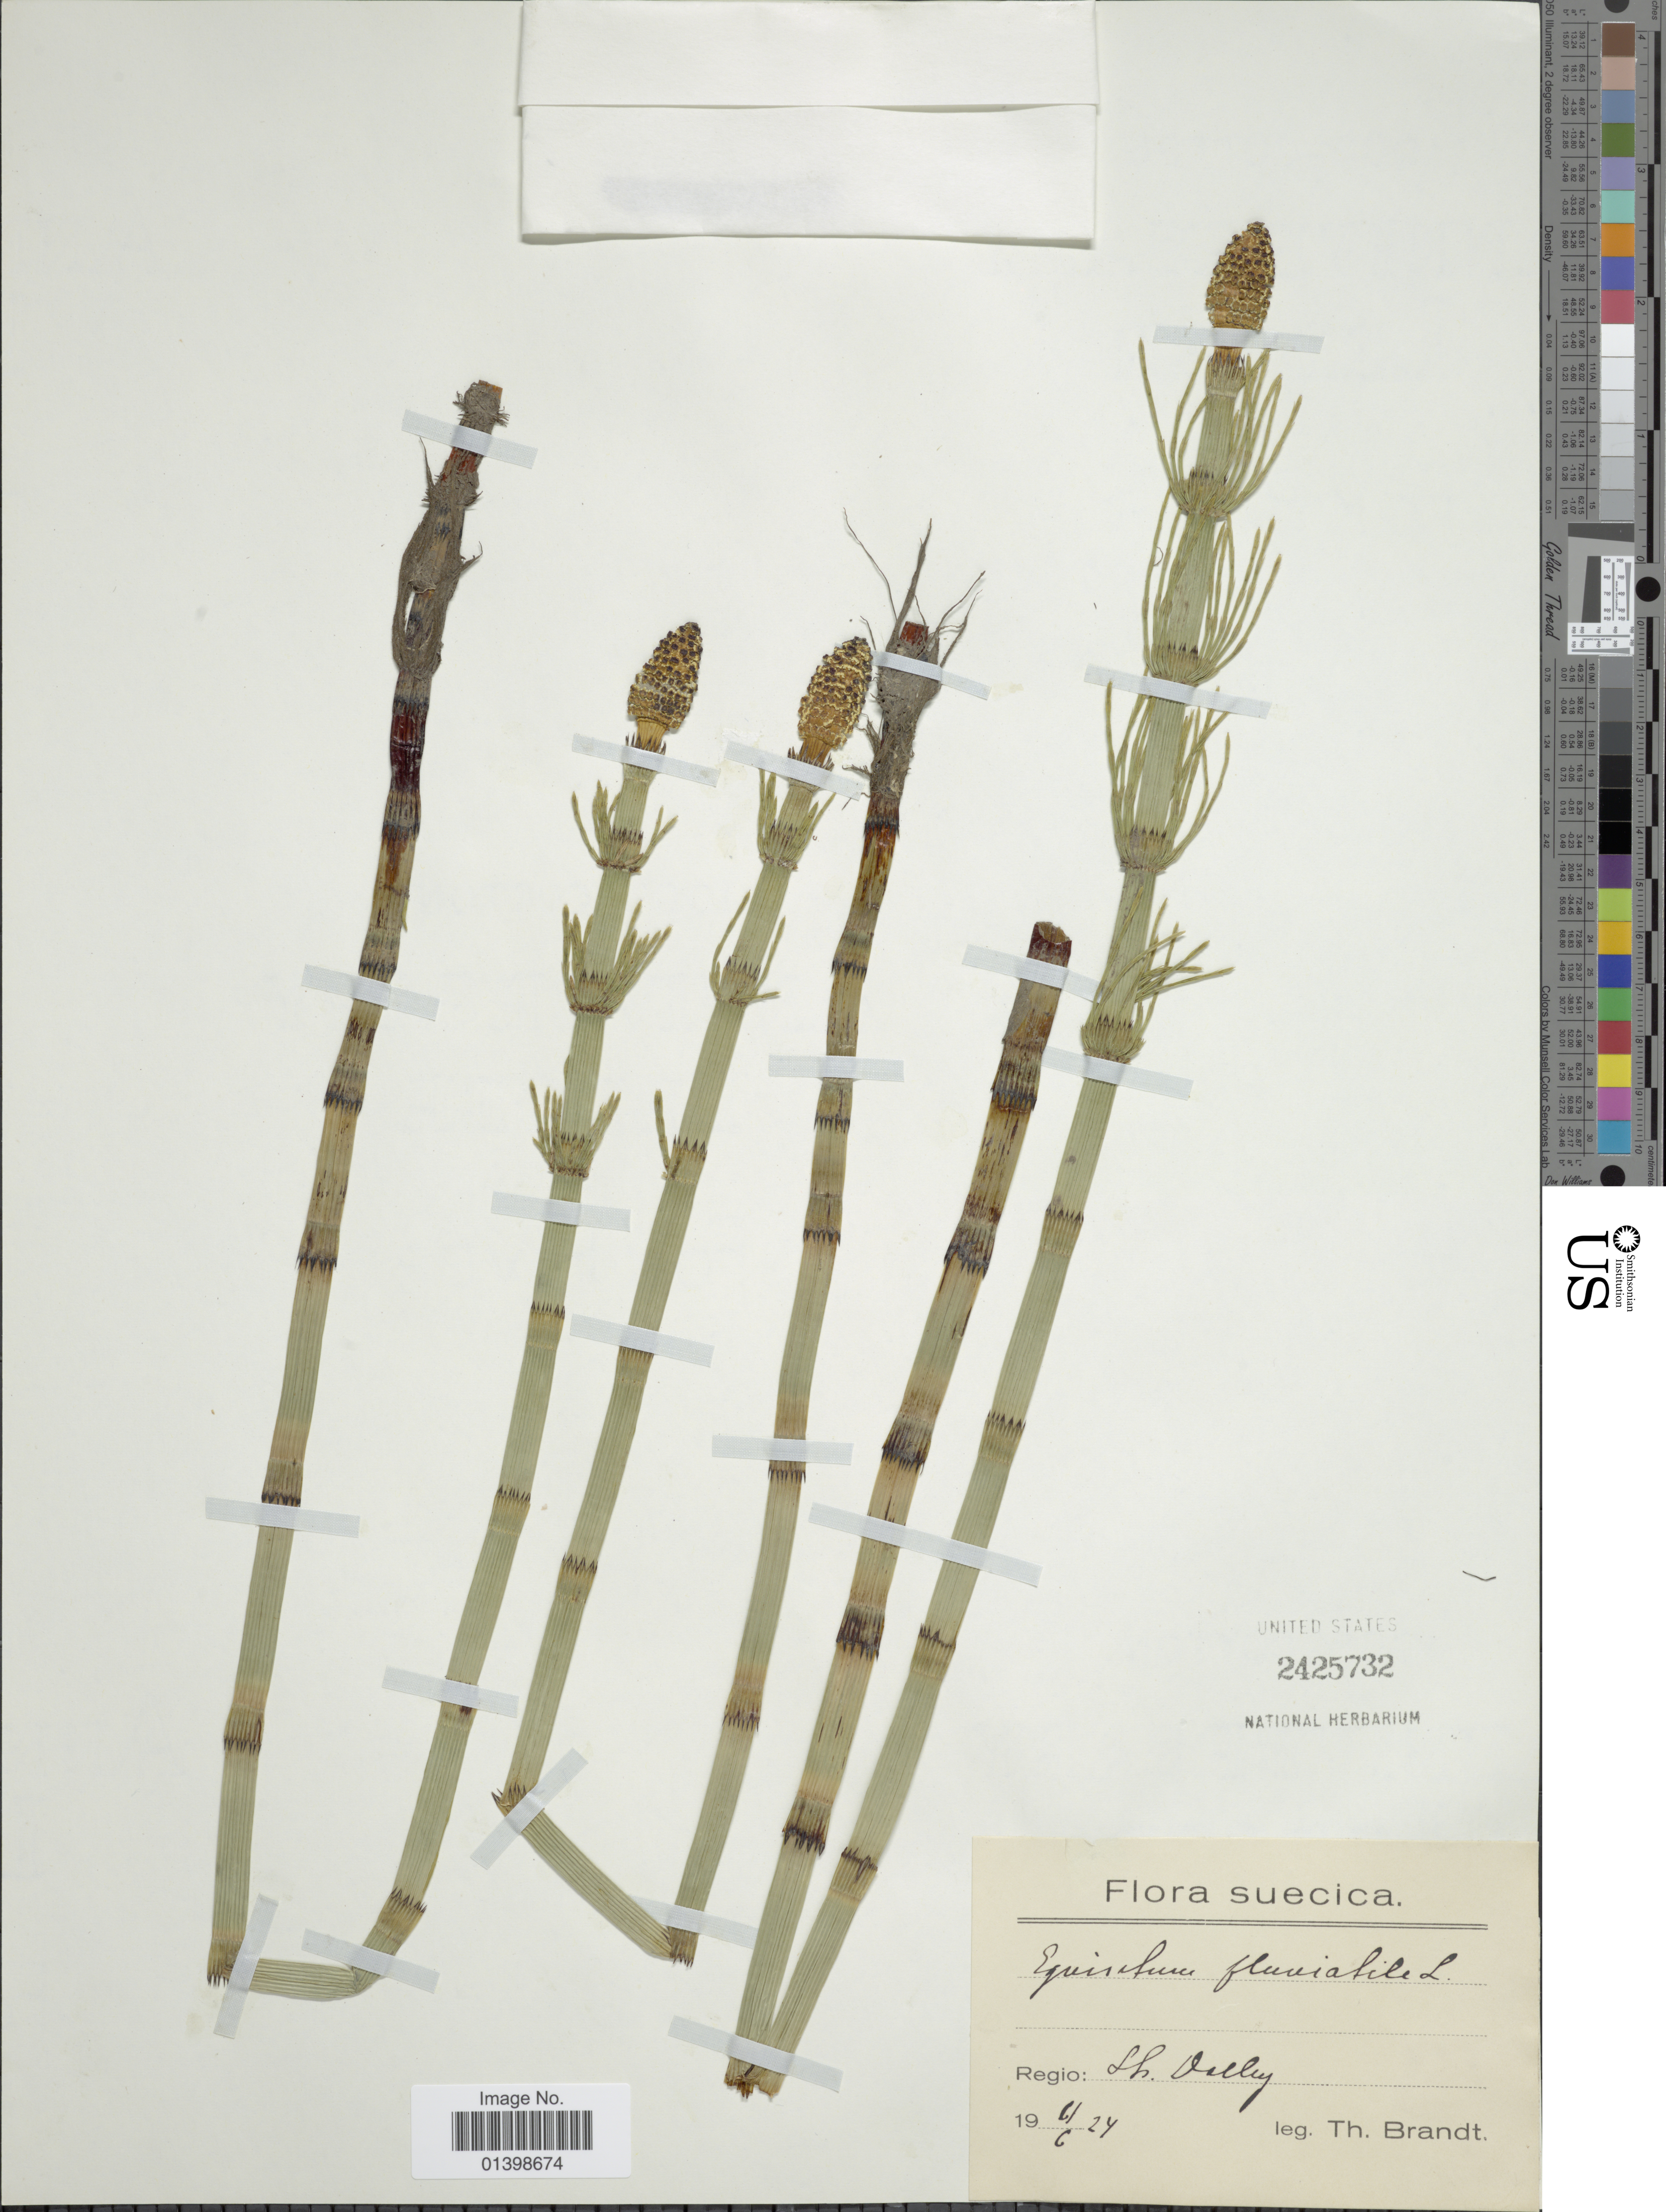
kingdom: Plantae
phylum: Tracheophyta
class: Polypodiopsida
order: Equisetales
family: Equisetaceae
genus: Equisetum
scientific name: Equisetum fluviatile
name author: L.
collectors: T. Brandt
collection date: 1924-06-06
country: Sweden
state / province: Skåne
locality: Dalby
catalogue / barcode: US 2425732